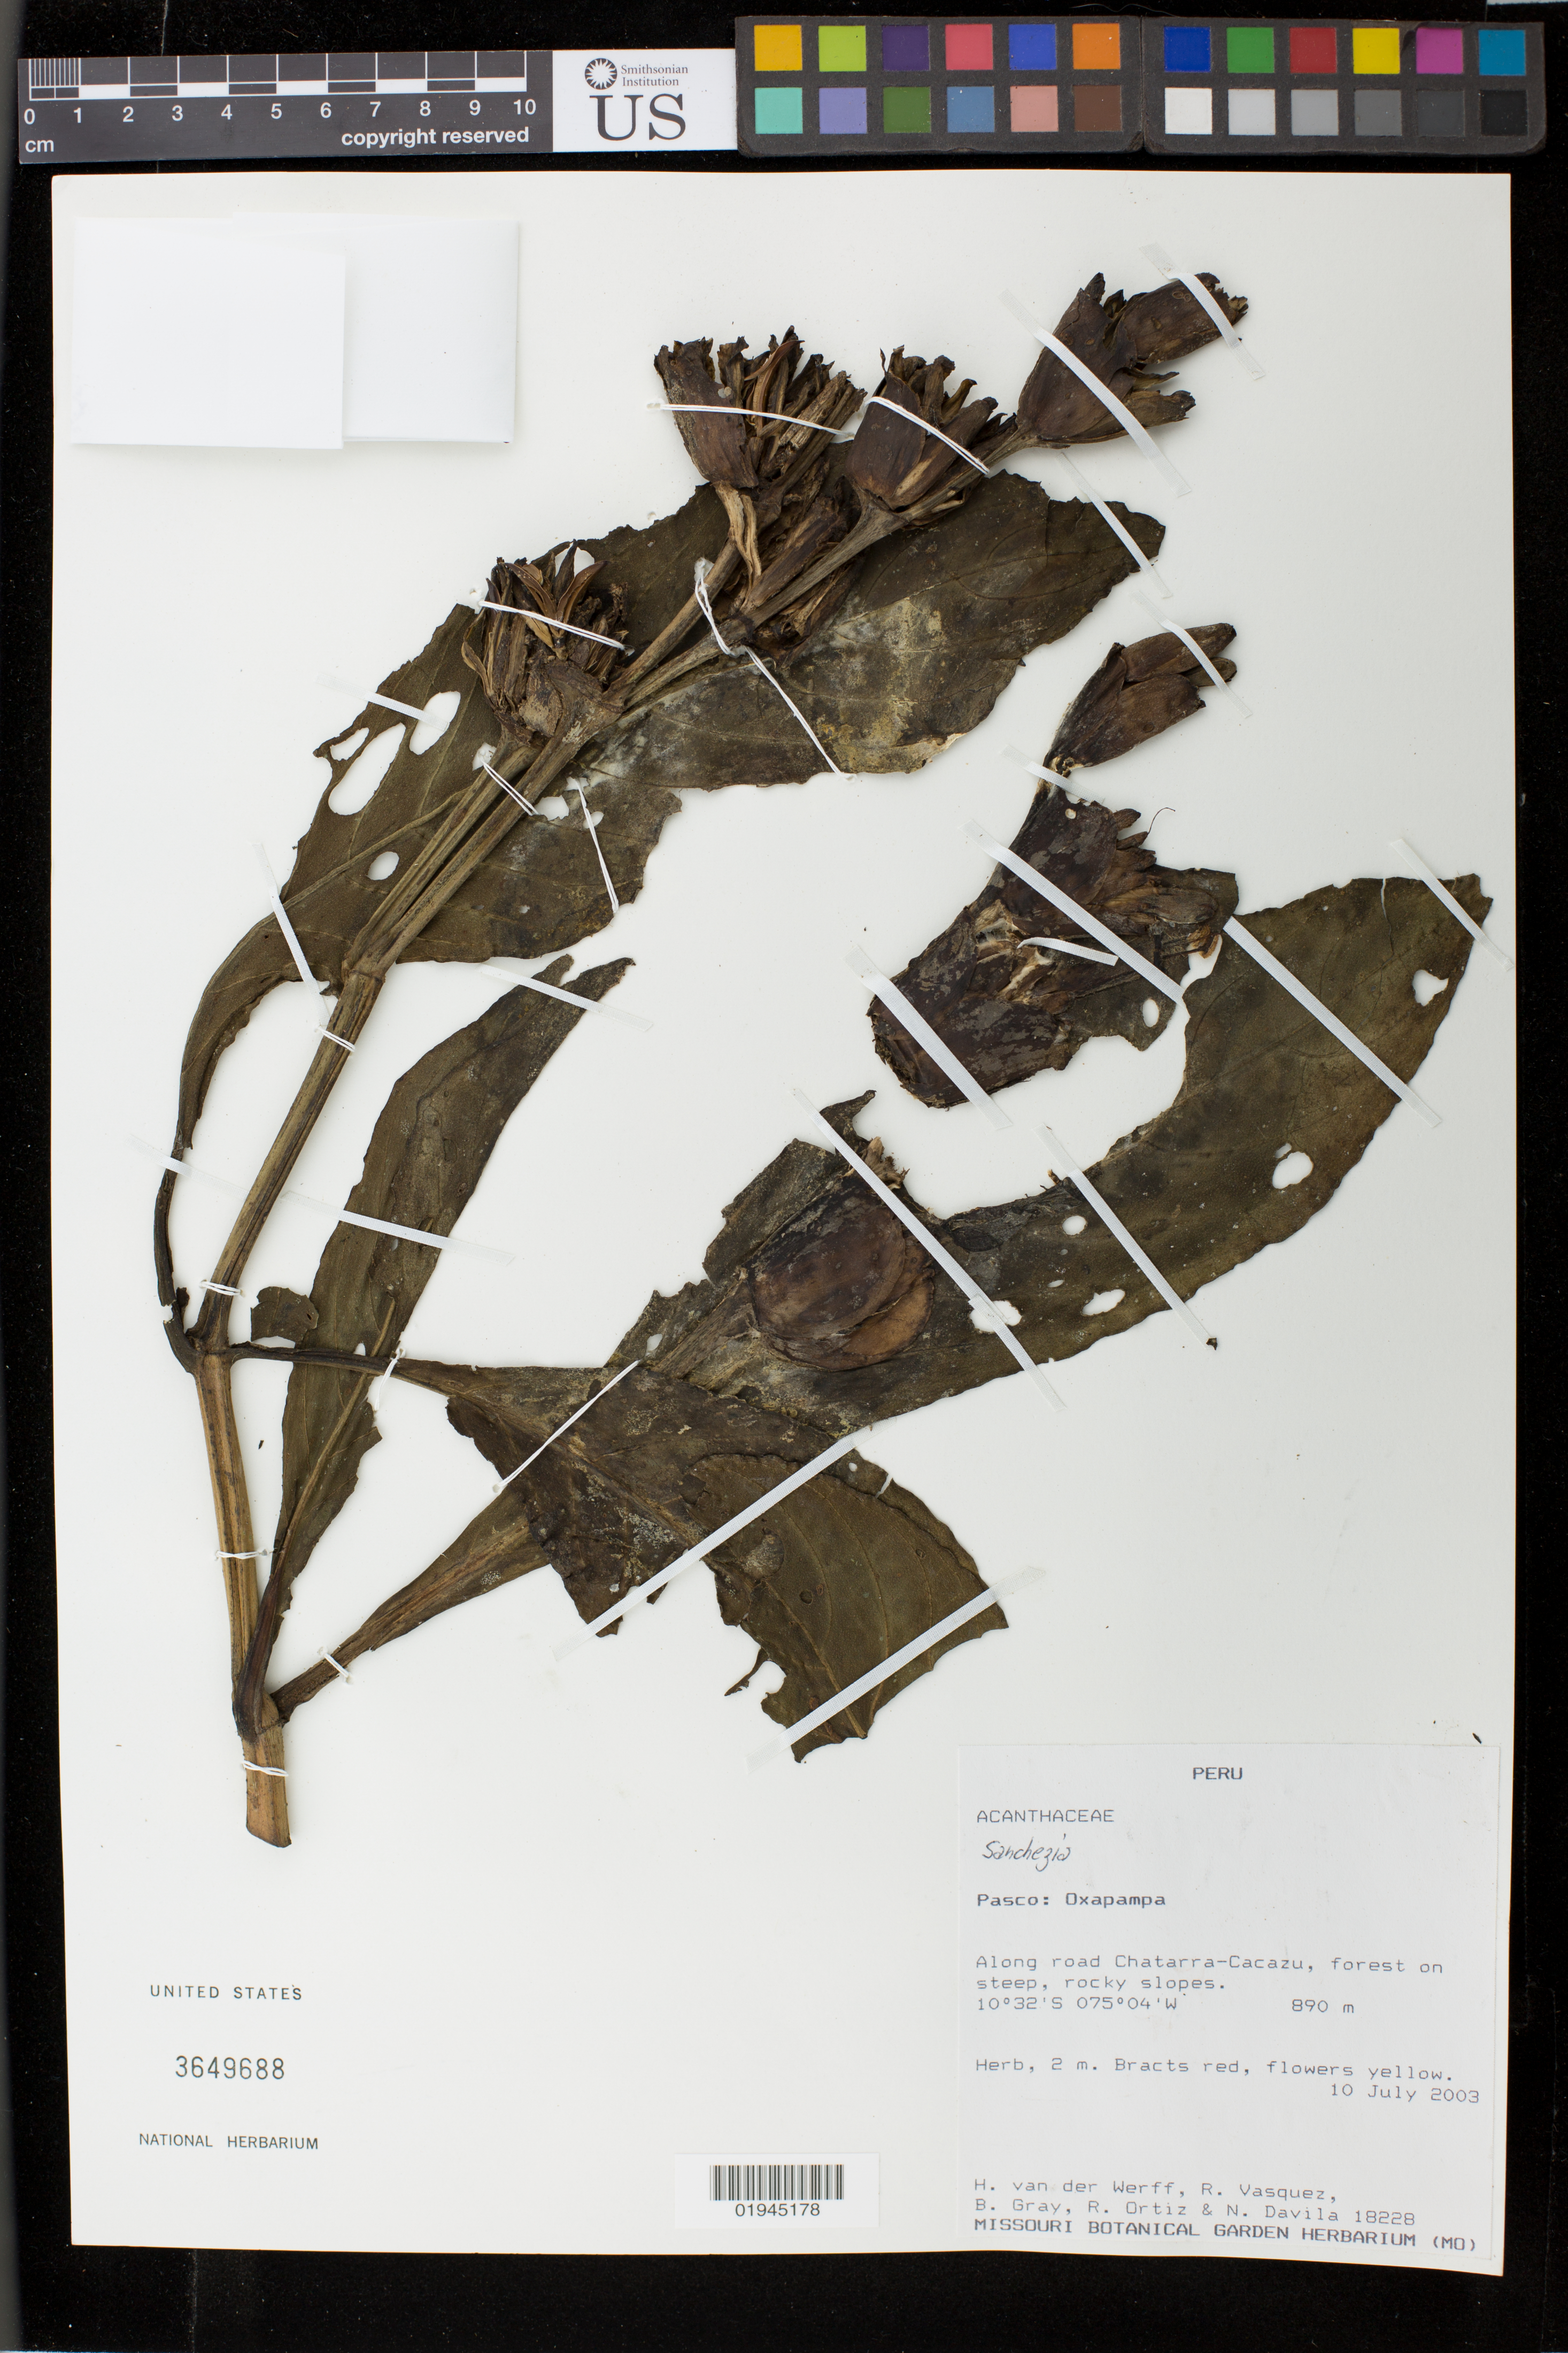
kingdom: Plantae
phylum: Tracheophyta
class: Magnoliopsida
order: Lamiales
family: Acanthaceae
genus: Sanchezia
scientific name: Sanchezia oblonga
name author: Ruiz & Pav.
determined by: Azevedo, Igor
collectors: H. van der Werff & et al.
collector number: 18228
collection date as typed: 10 Jul 2003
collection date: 2003-07-10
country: Peru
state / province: Pasco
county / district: Oxapampa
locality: Along road Chatarra-Cacazu.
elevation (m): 890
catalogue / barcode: US 3649688